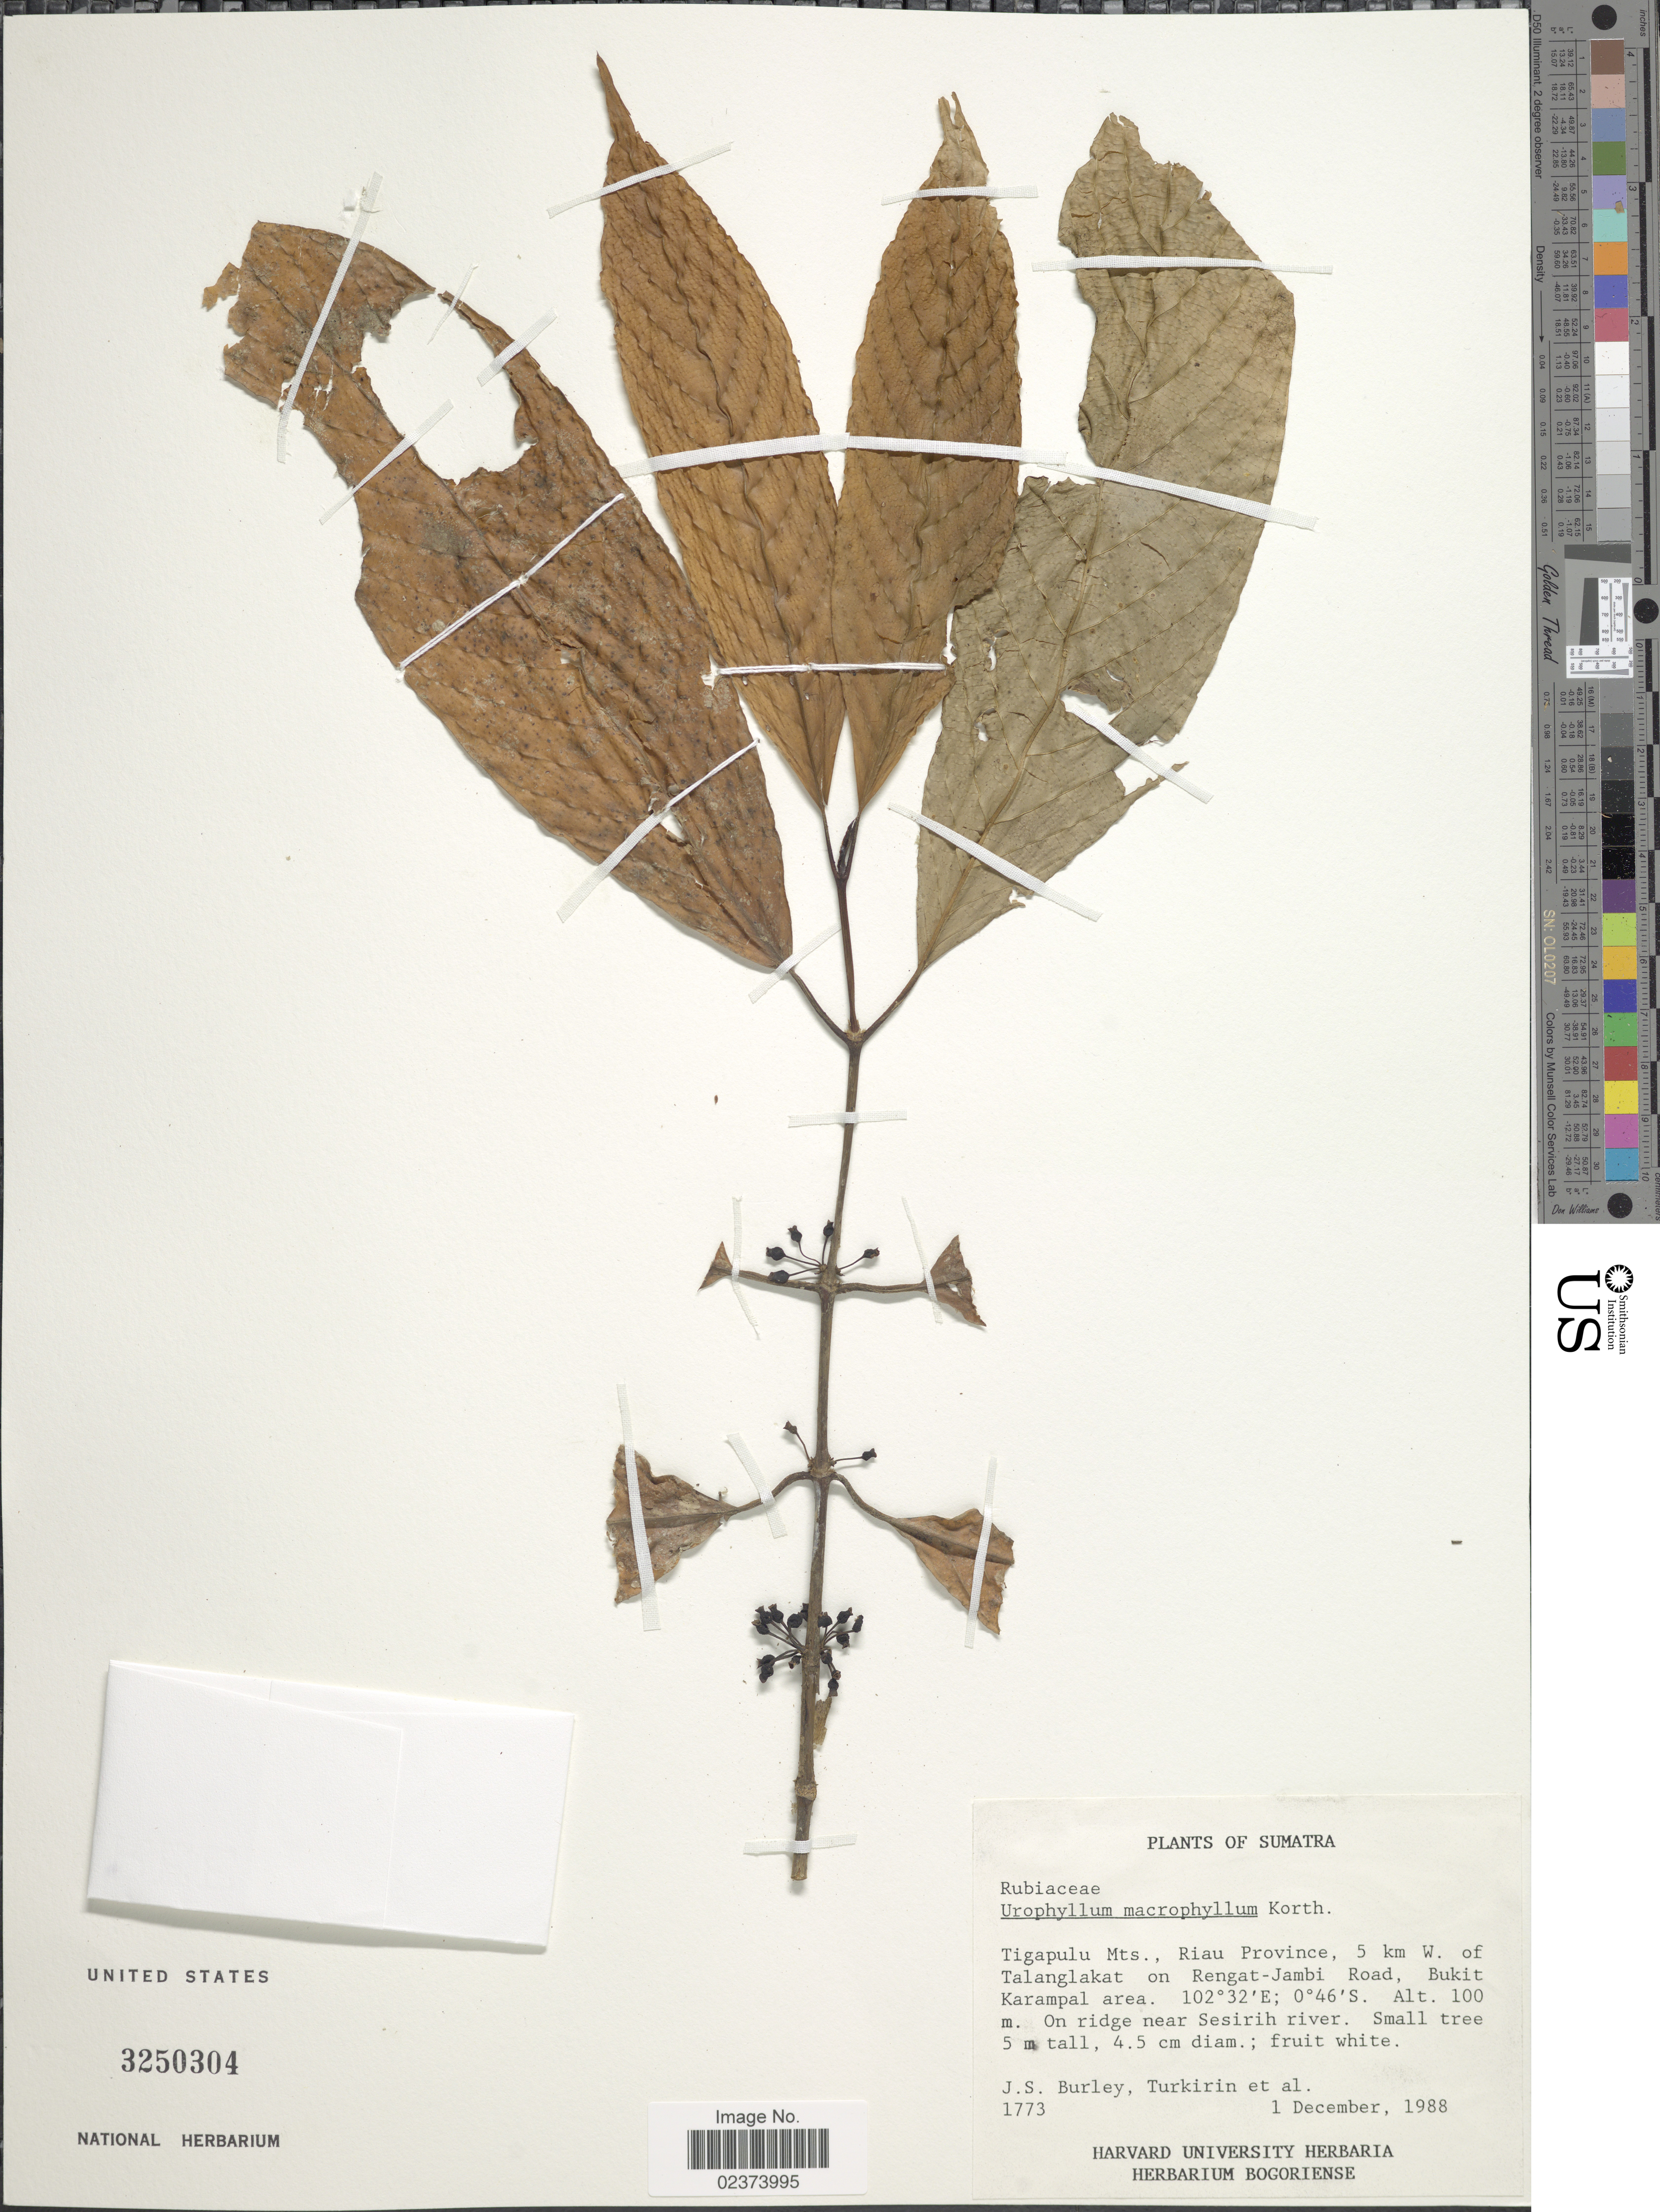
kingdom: Plantae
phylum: Tracheophyta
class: Magnoliopsida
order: Gentianales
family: Rubiaceae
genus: Urophyllum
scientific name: Urophyllum macrophyllum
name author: Korth.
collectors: J. S. Burley, -. Turkirin & et al.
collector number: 1773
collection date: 1988-12-01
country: Indonesia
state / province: Sumatra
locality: Tigapulu Mts., Riau Province, 5 km W. of Talanglakat on Rengat-Jambi Road, Bukit Karampal area, On ridge near Sesirih River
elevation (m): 100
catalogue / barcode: US 3250304